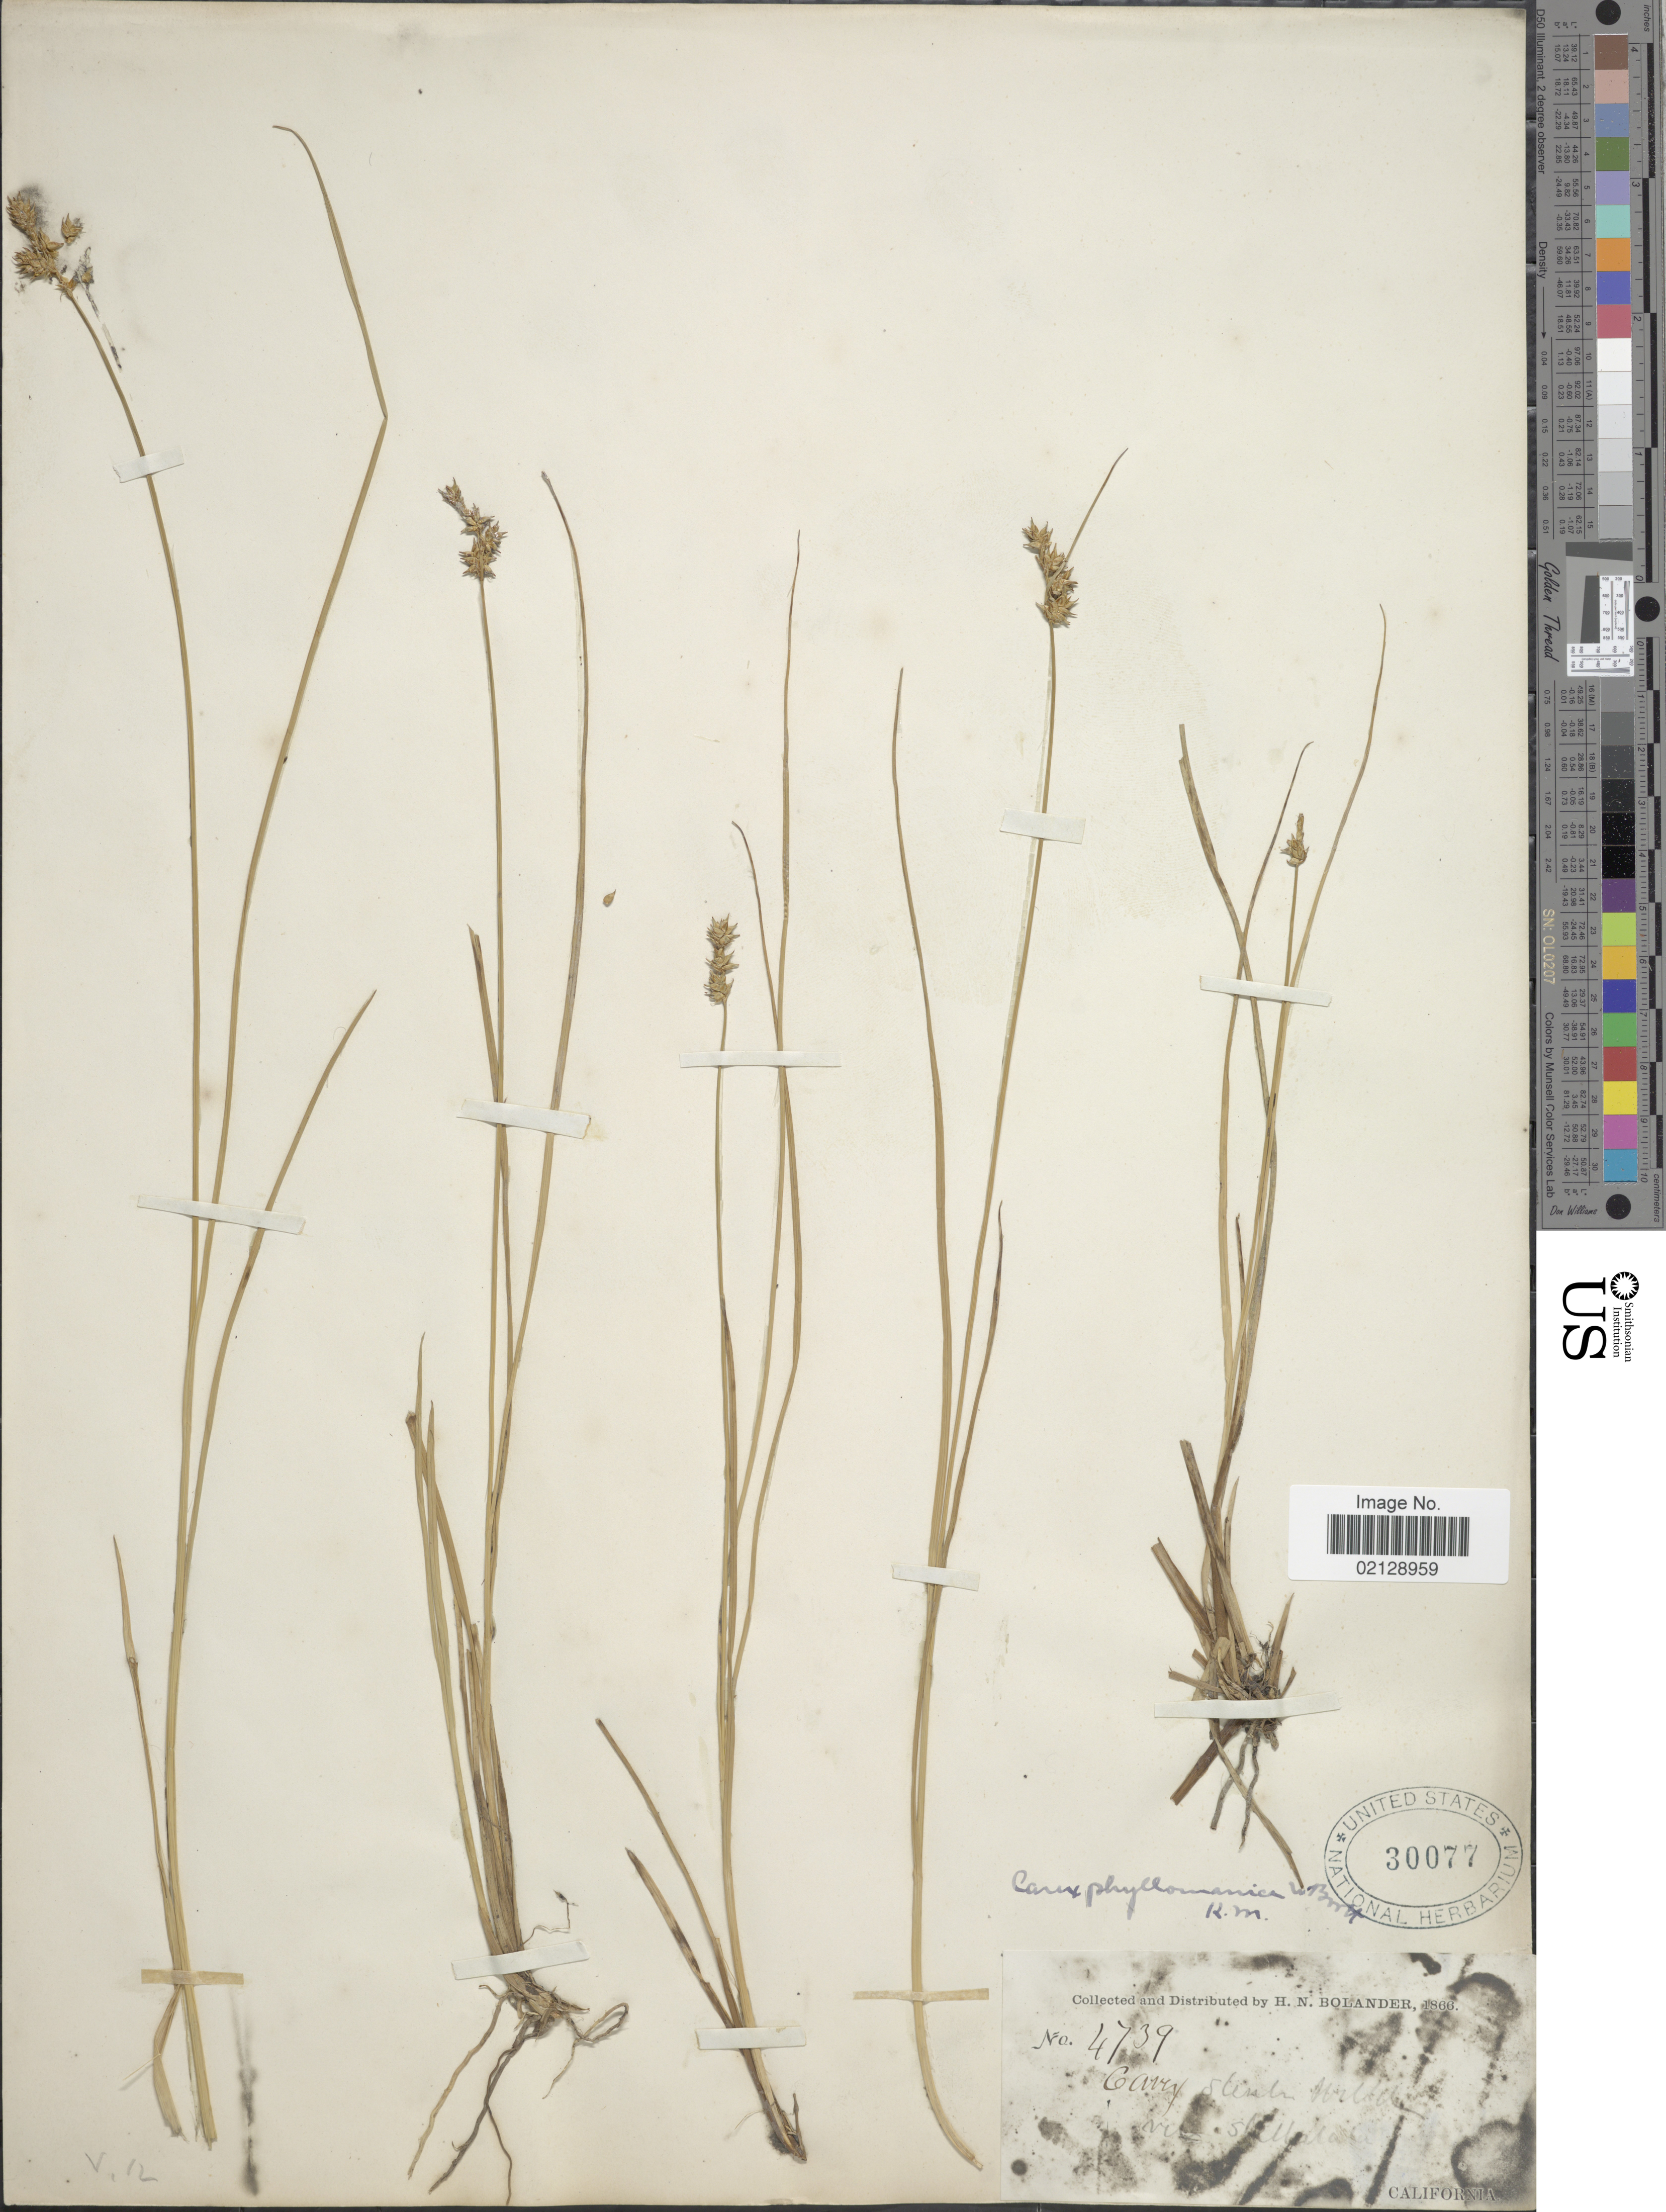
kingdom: Plantae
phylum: Tracheophyta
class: Liliopsida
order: Poales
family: Cyperaceae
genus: Carex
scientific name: Carex echinata subsp. phyllomanica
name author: (W. Boott) Reznicek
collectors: H. Bolander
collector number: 4739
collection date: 1866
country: United States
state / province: California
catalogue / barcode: US 30077